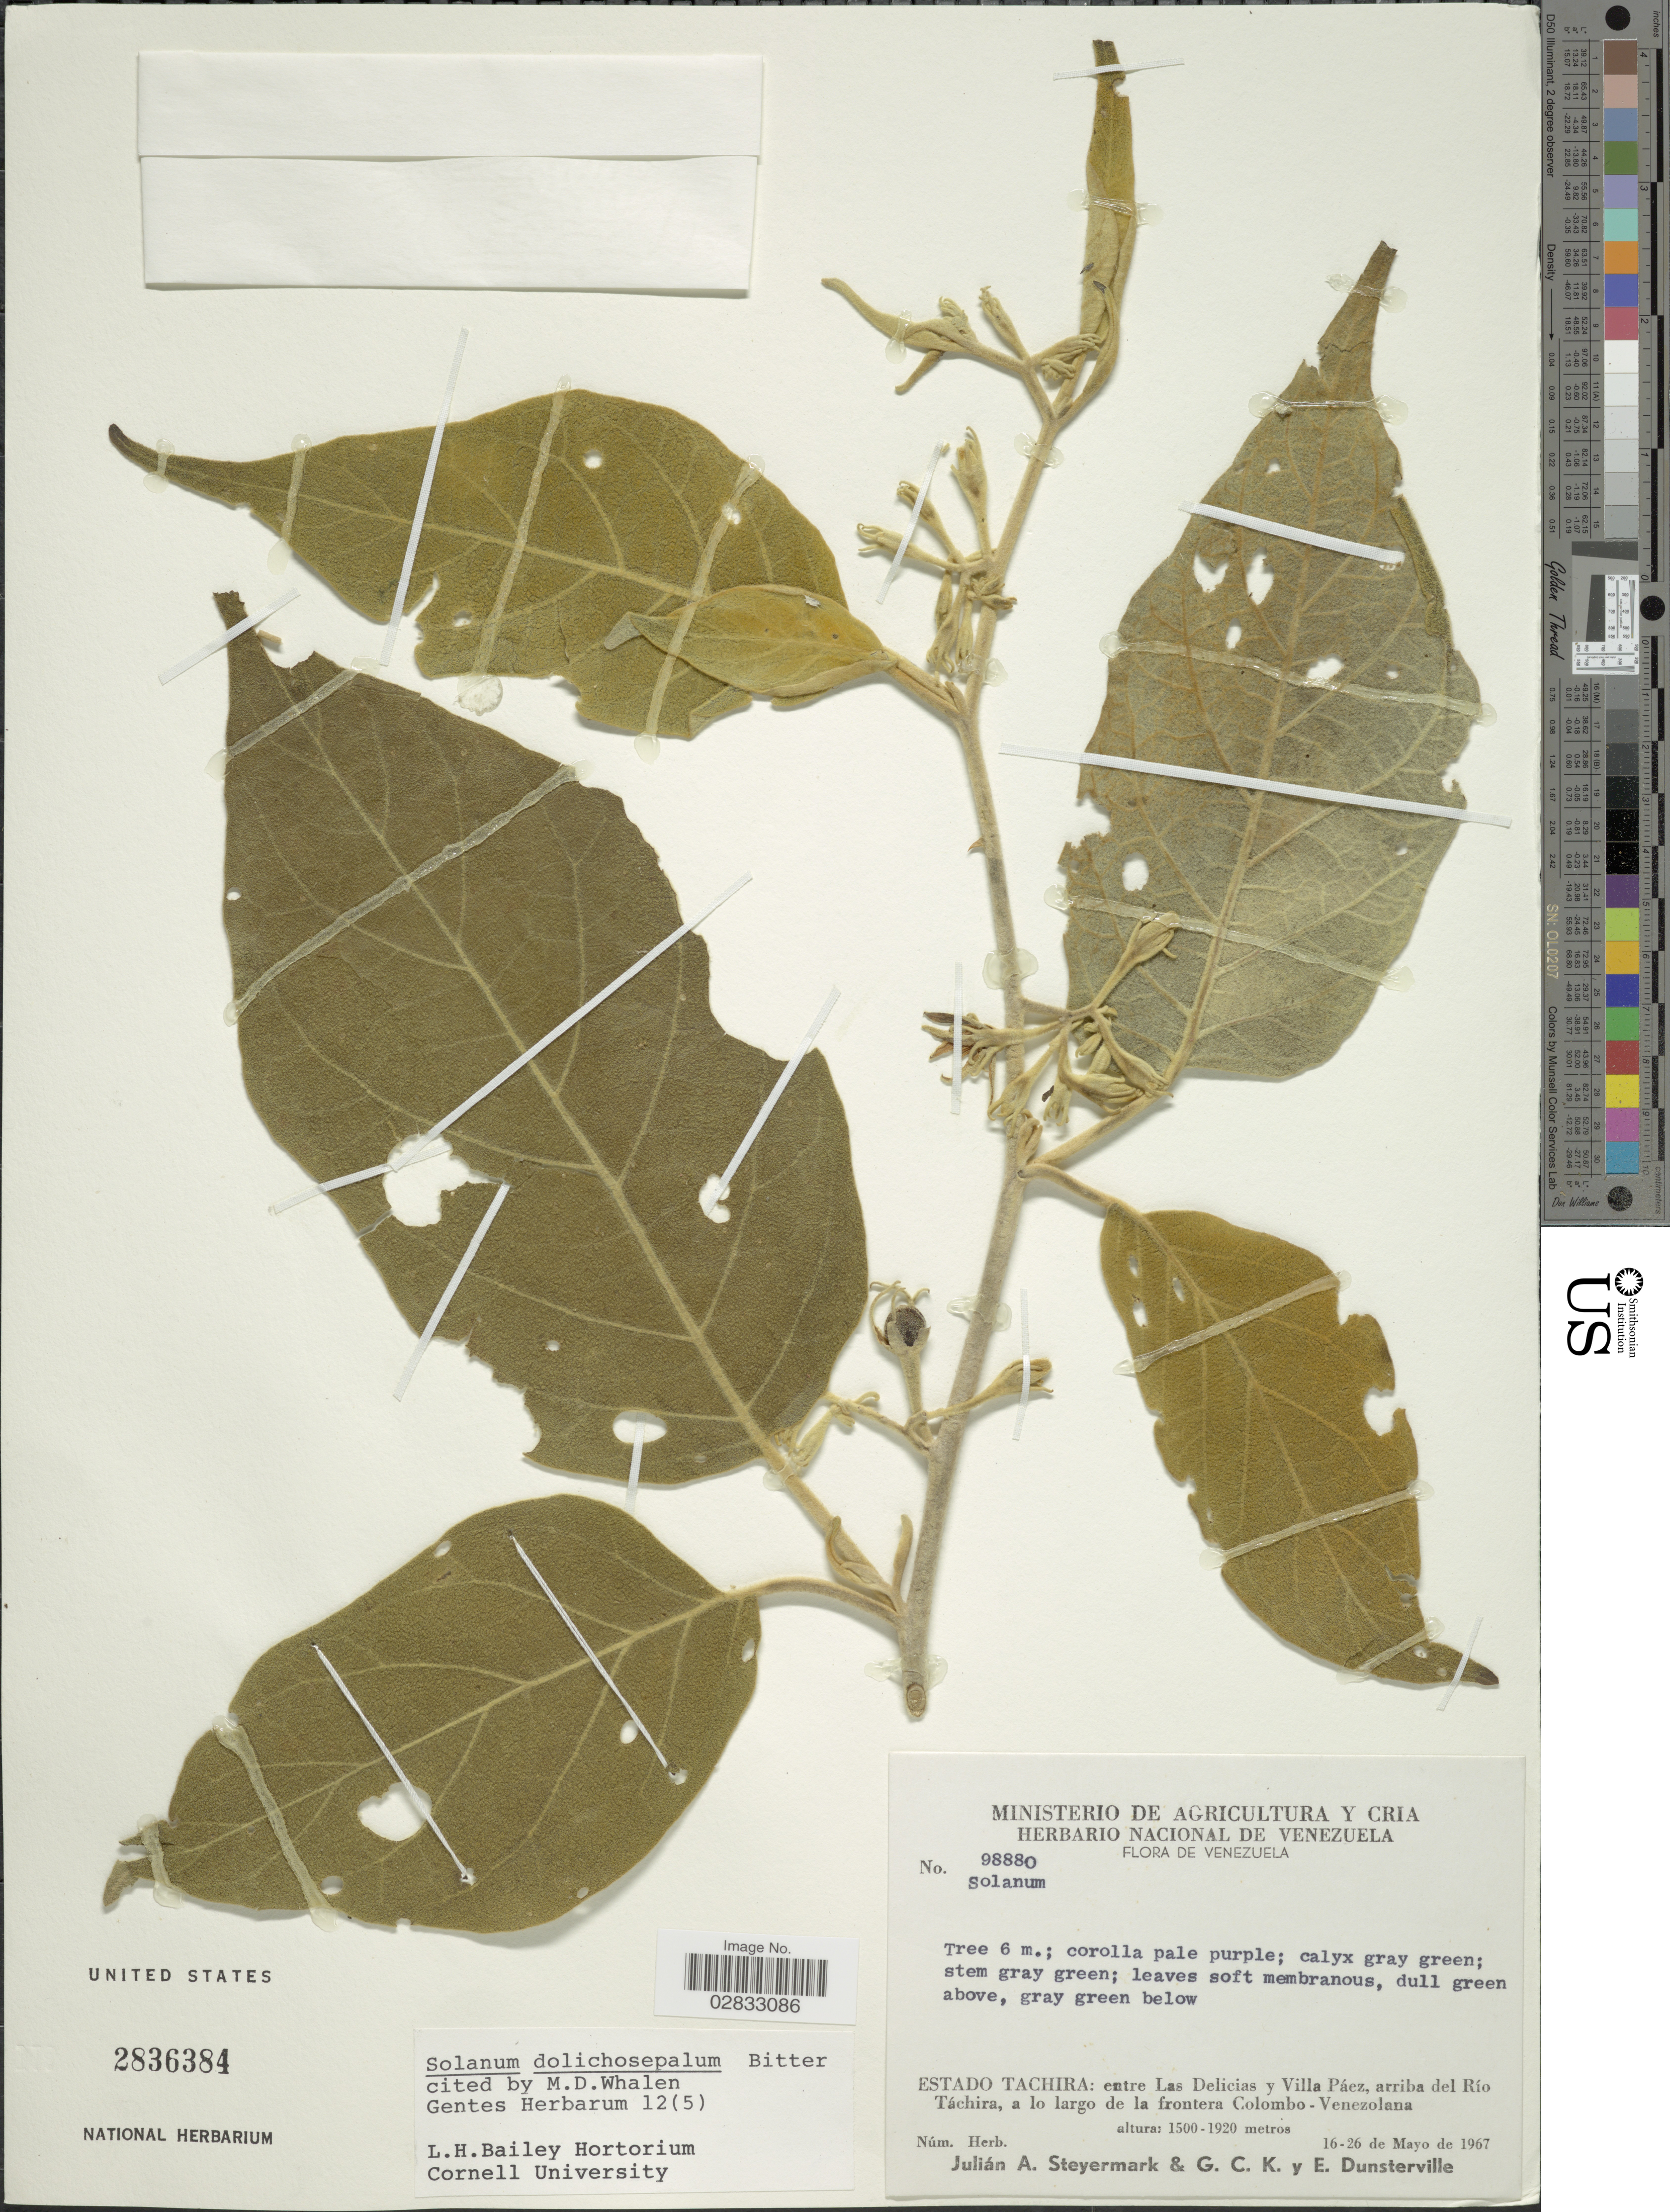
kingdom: Plantae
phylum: Tracheophyta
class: Magnoliopsida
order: Solanales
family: Solanaceae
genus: Solanum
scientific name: Solanum dolichosepalum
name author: Bitter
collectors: J. Steyermark, G. C. K. Dunsterville & E. Dunsterville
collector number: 98880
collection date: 1967-05-16/1967-05-26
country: Venezuela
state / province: Tachira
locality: Entre Las Delicias y Villa Páez, arriba del Río Táchira, a lo largo de la frontera Colombo-Venezolana.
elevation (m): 1500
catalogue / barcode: US 2836384